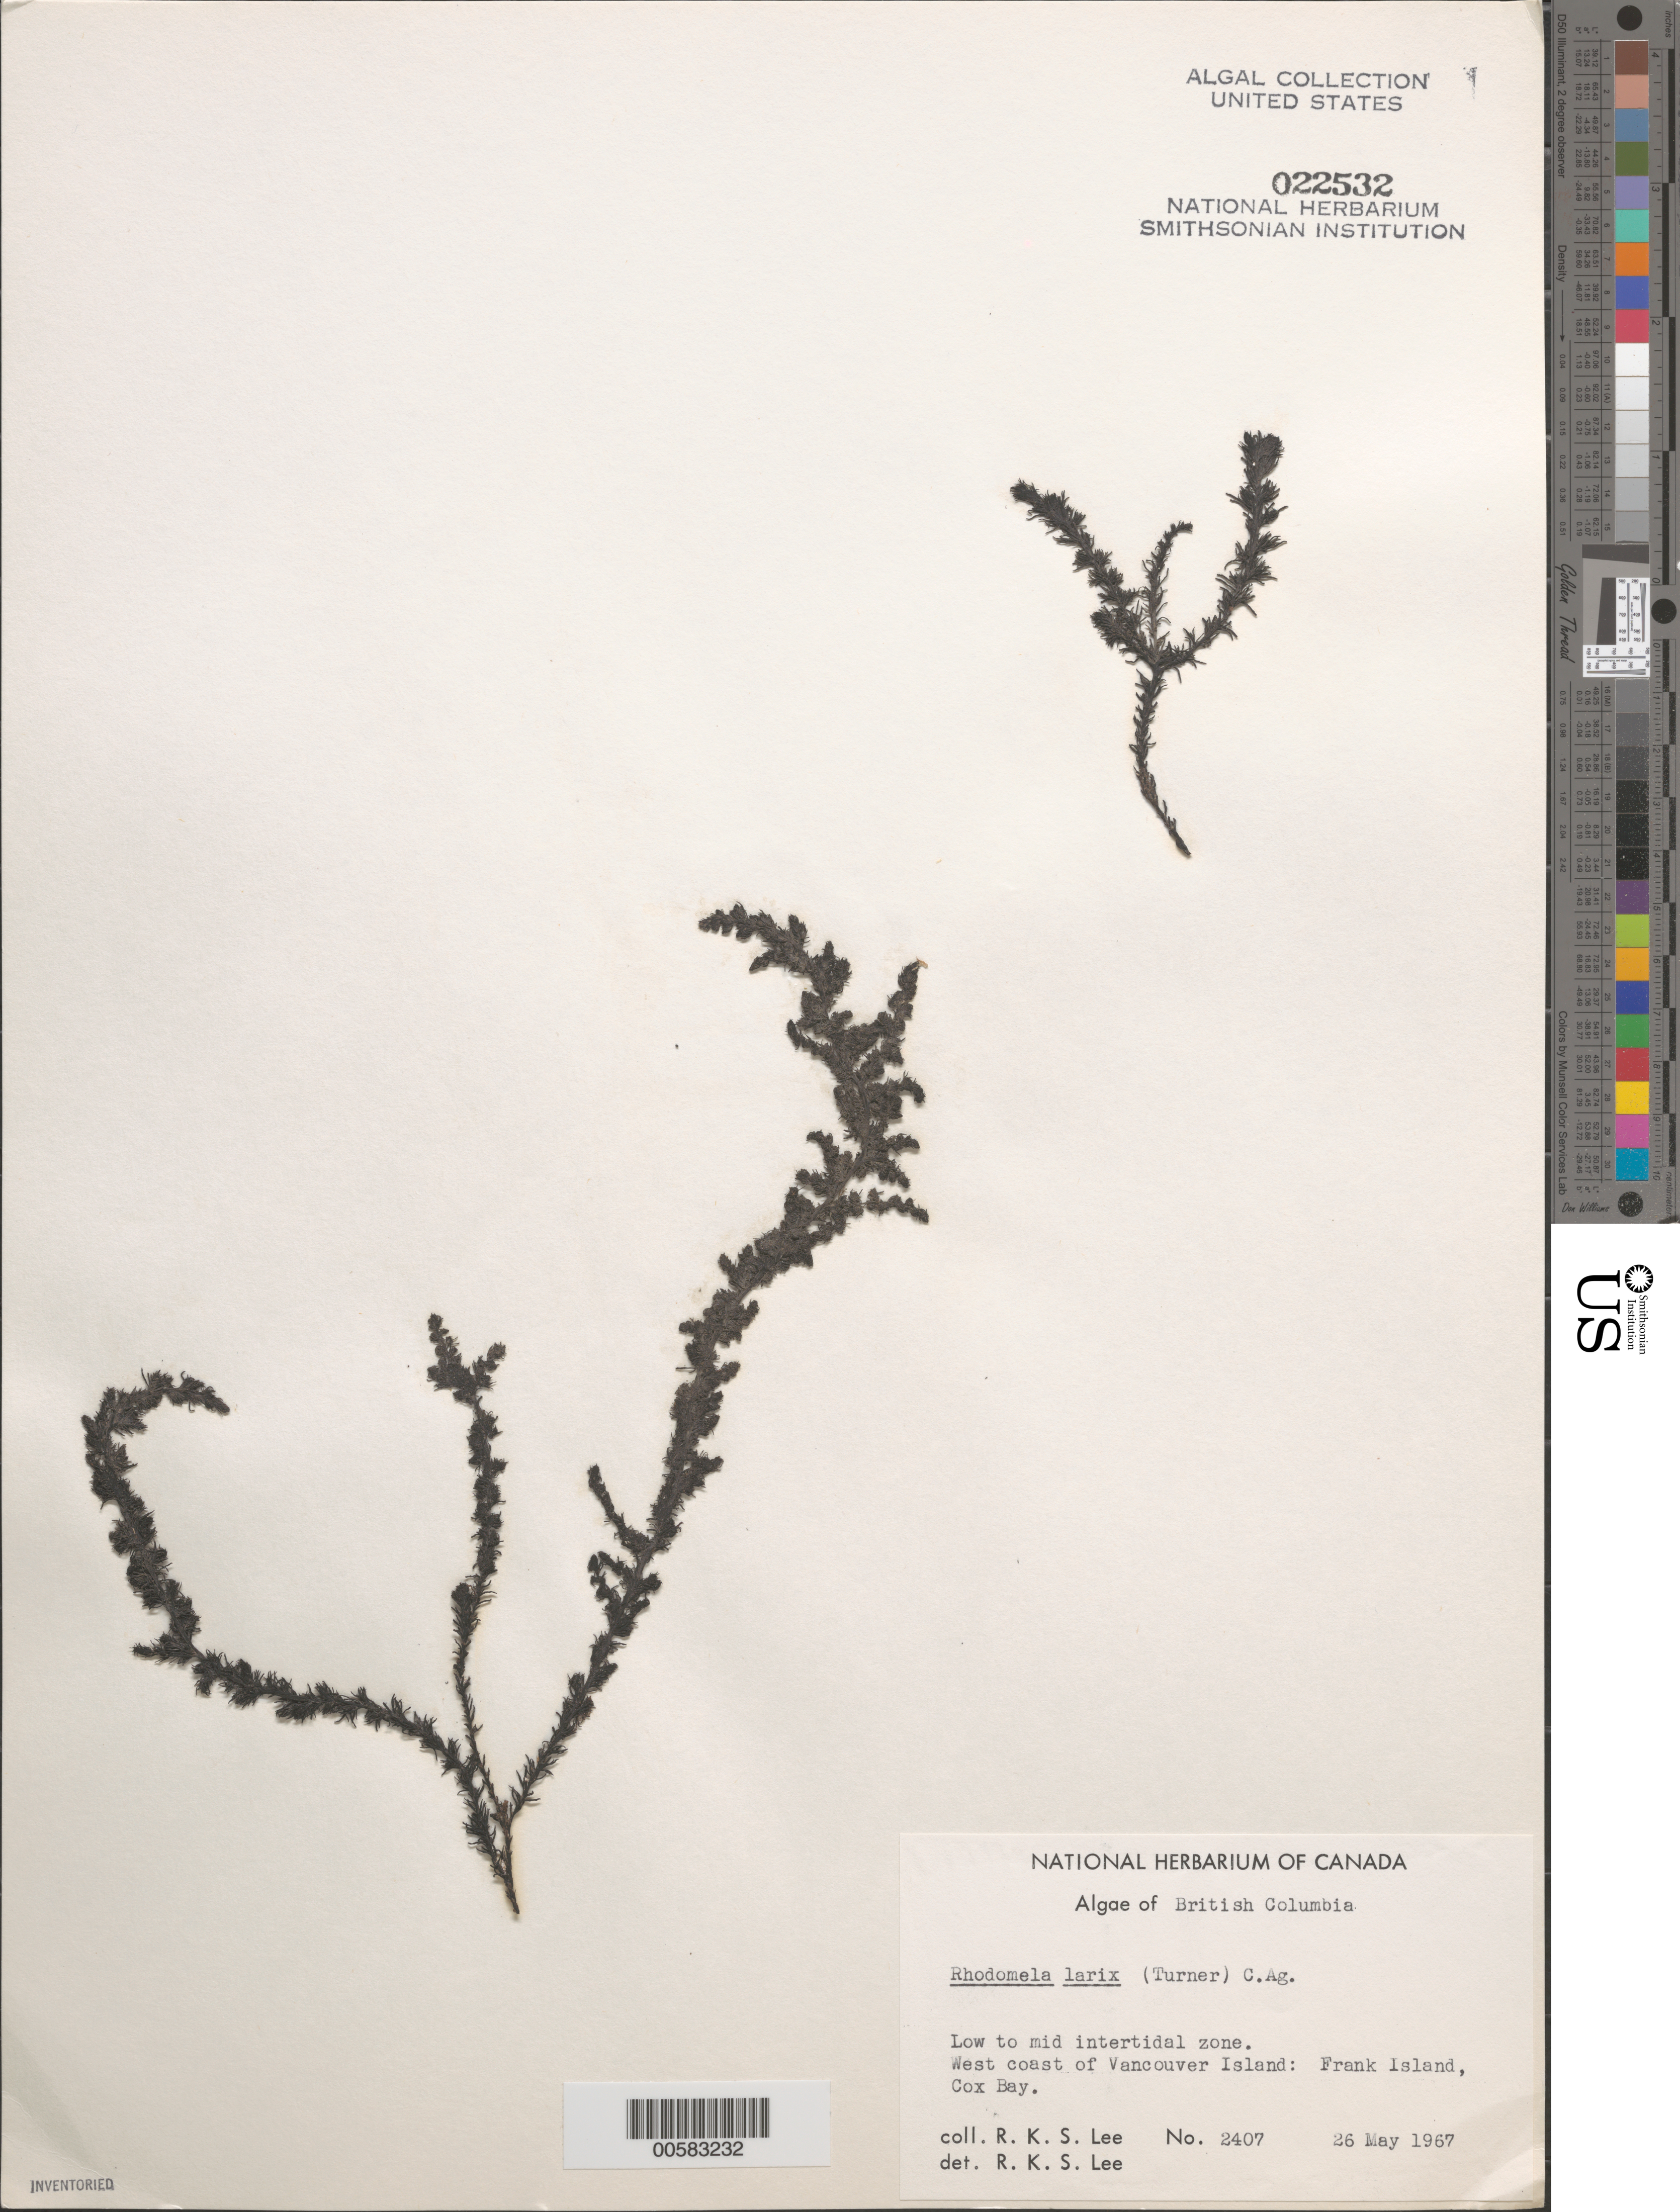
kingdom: Plantae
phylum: Rhodophyta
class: Florideophyceae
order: Ceramiales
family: Rhodomelaceae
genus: Neorhodomela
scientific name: Neorhodomela larix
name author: (Turner) Masuda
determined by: Algae name updating Project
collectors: R. Lee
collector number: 2407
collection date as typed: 26 May 1967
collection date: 1967-05-26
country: Canada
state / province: British Columbia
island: Frank Island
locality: Cox Bay, Vancouver Island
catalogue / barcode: US 22532